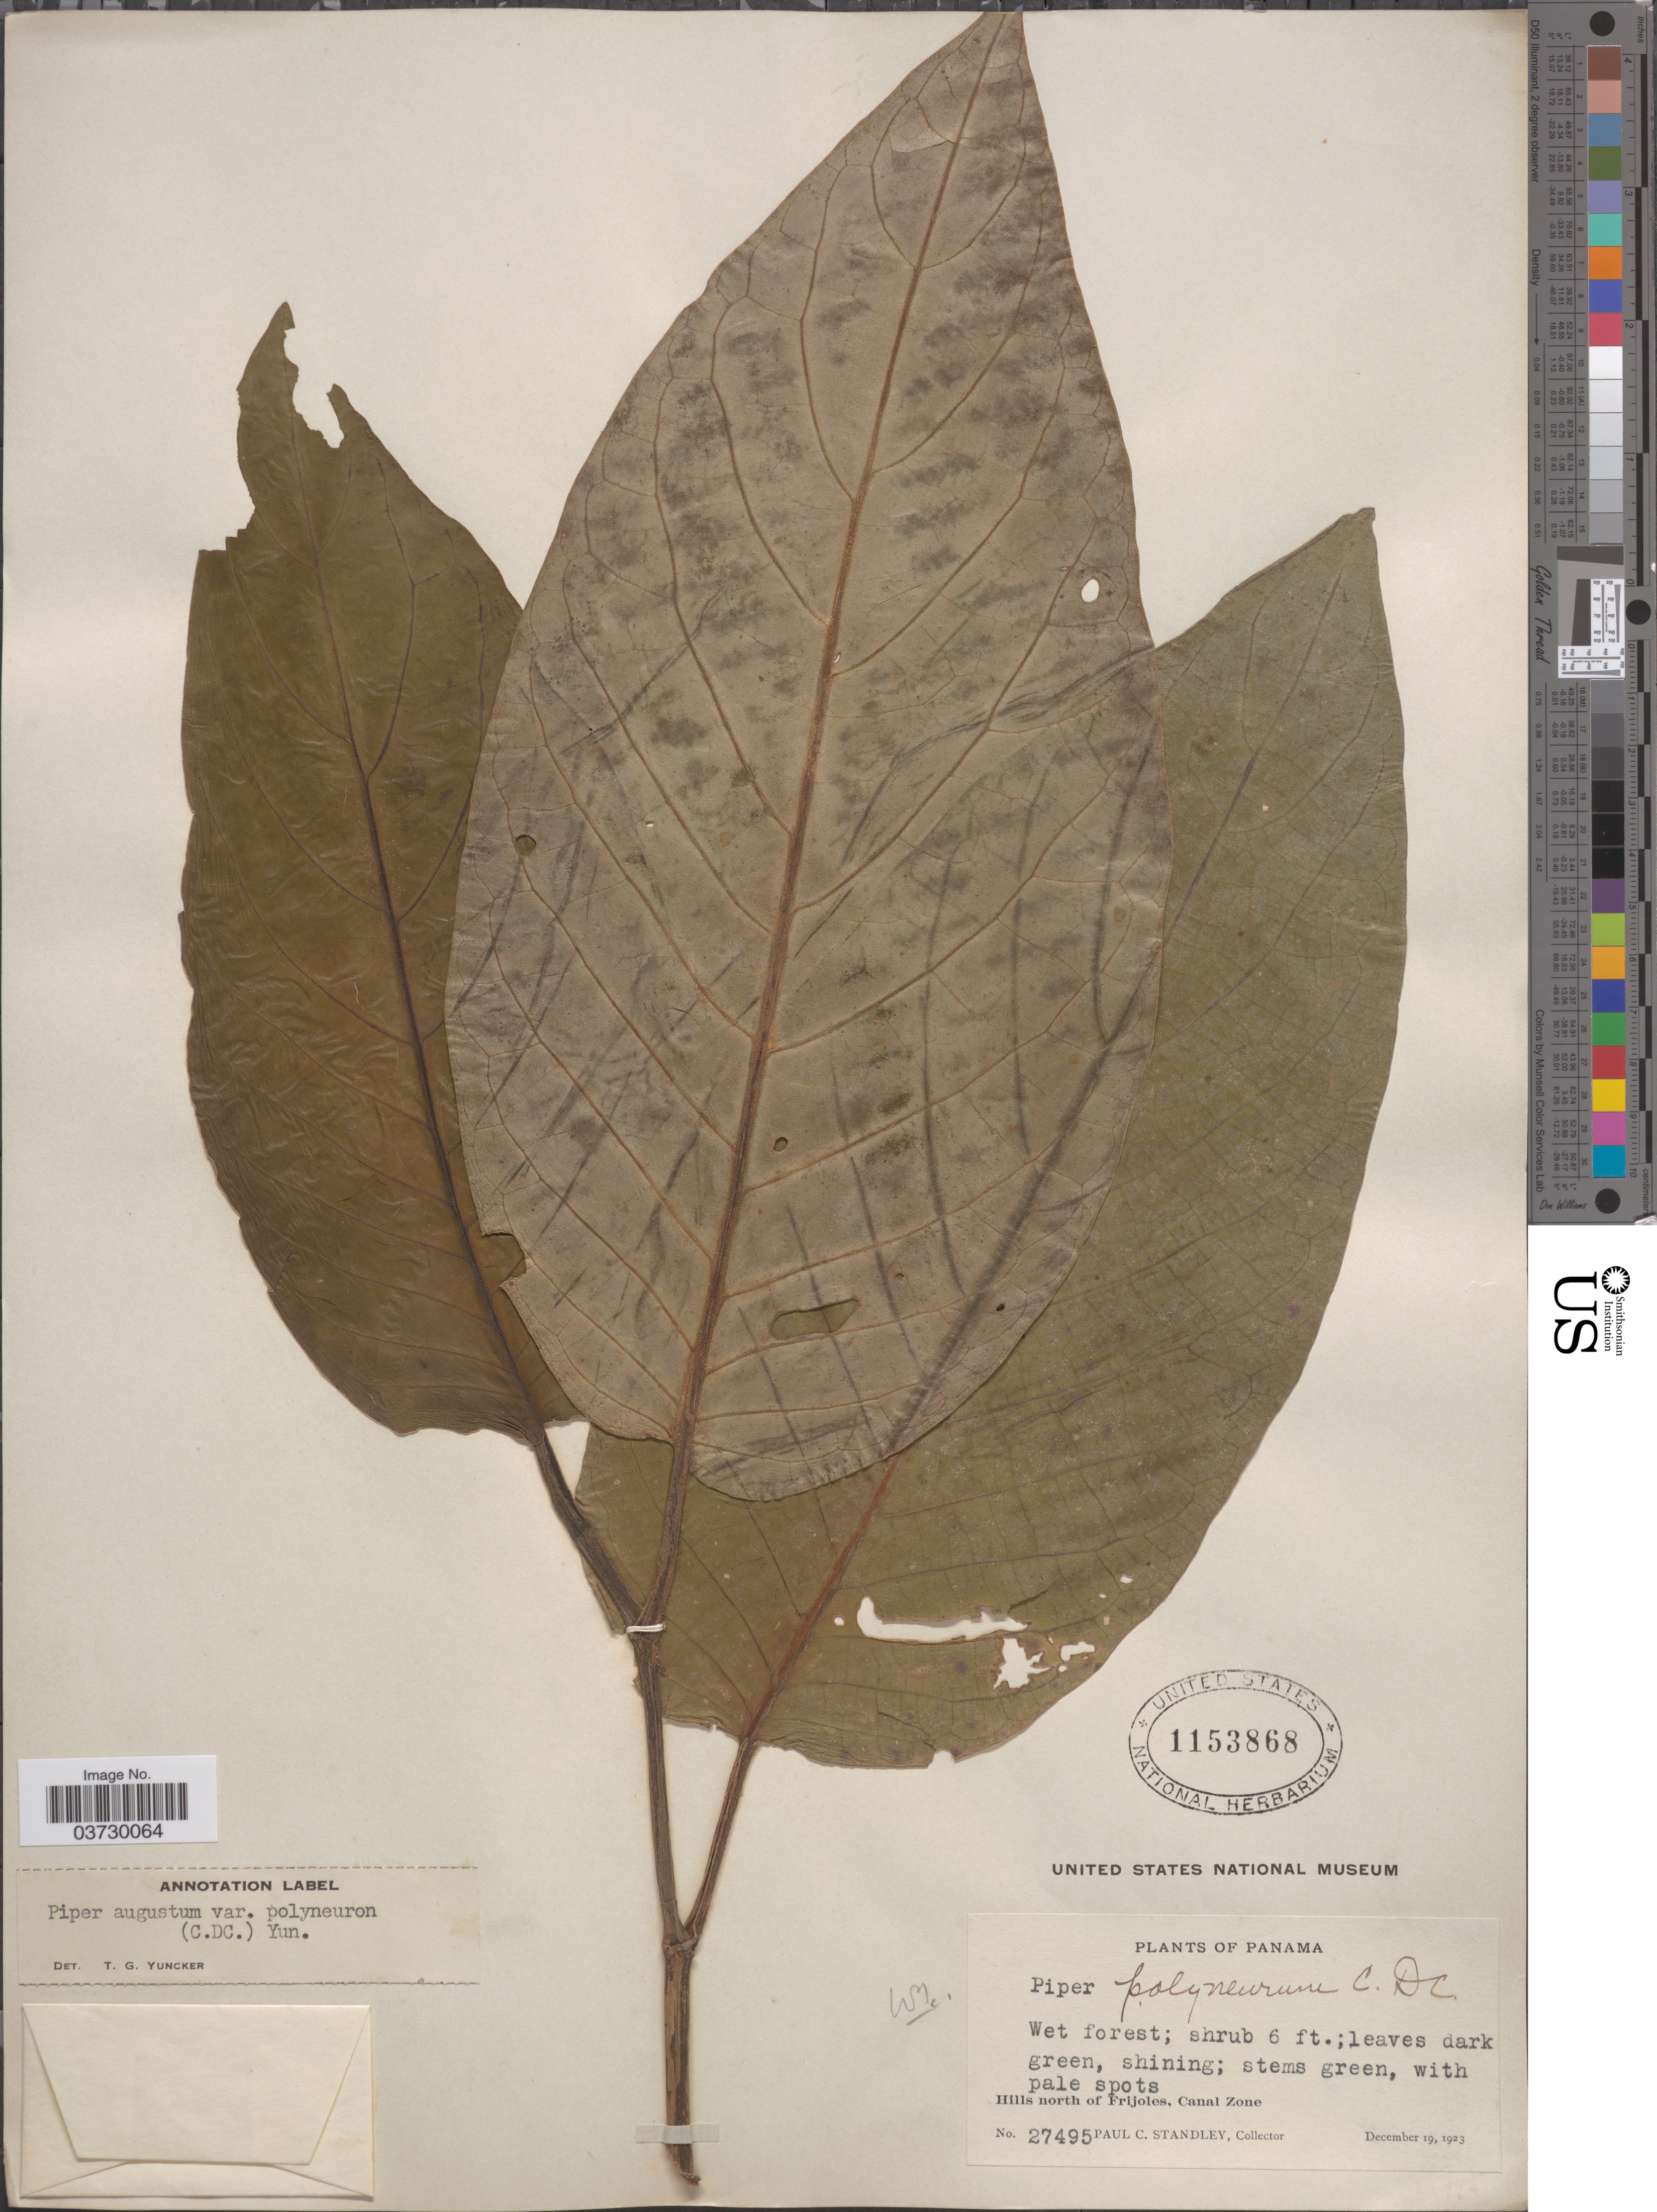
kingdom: Plantae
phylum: Tracheophyta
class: Magnoliopsida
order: Piperales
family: Piperaceae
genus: Piper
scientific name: Piper augustum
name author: Rudge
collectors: P. C. Standley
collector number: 27495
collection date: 1923-12-19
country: Panama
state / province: Colón / Panamá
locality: Hills north of Frijoles, Canal Zone.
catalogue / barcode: US 1153868